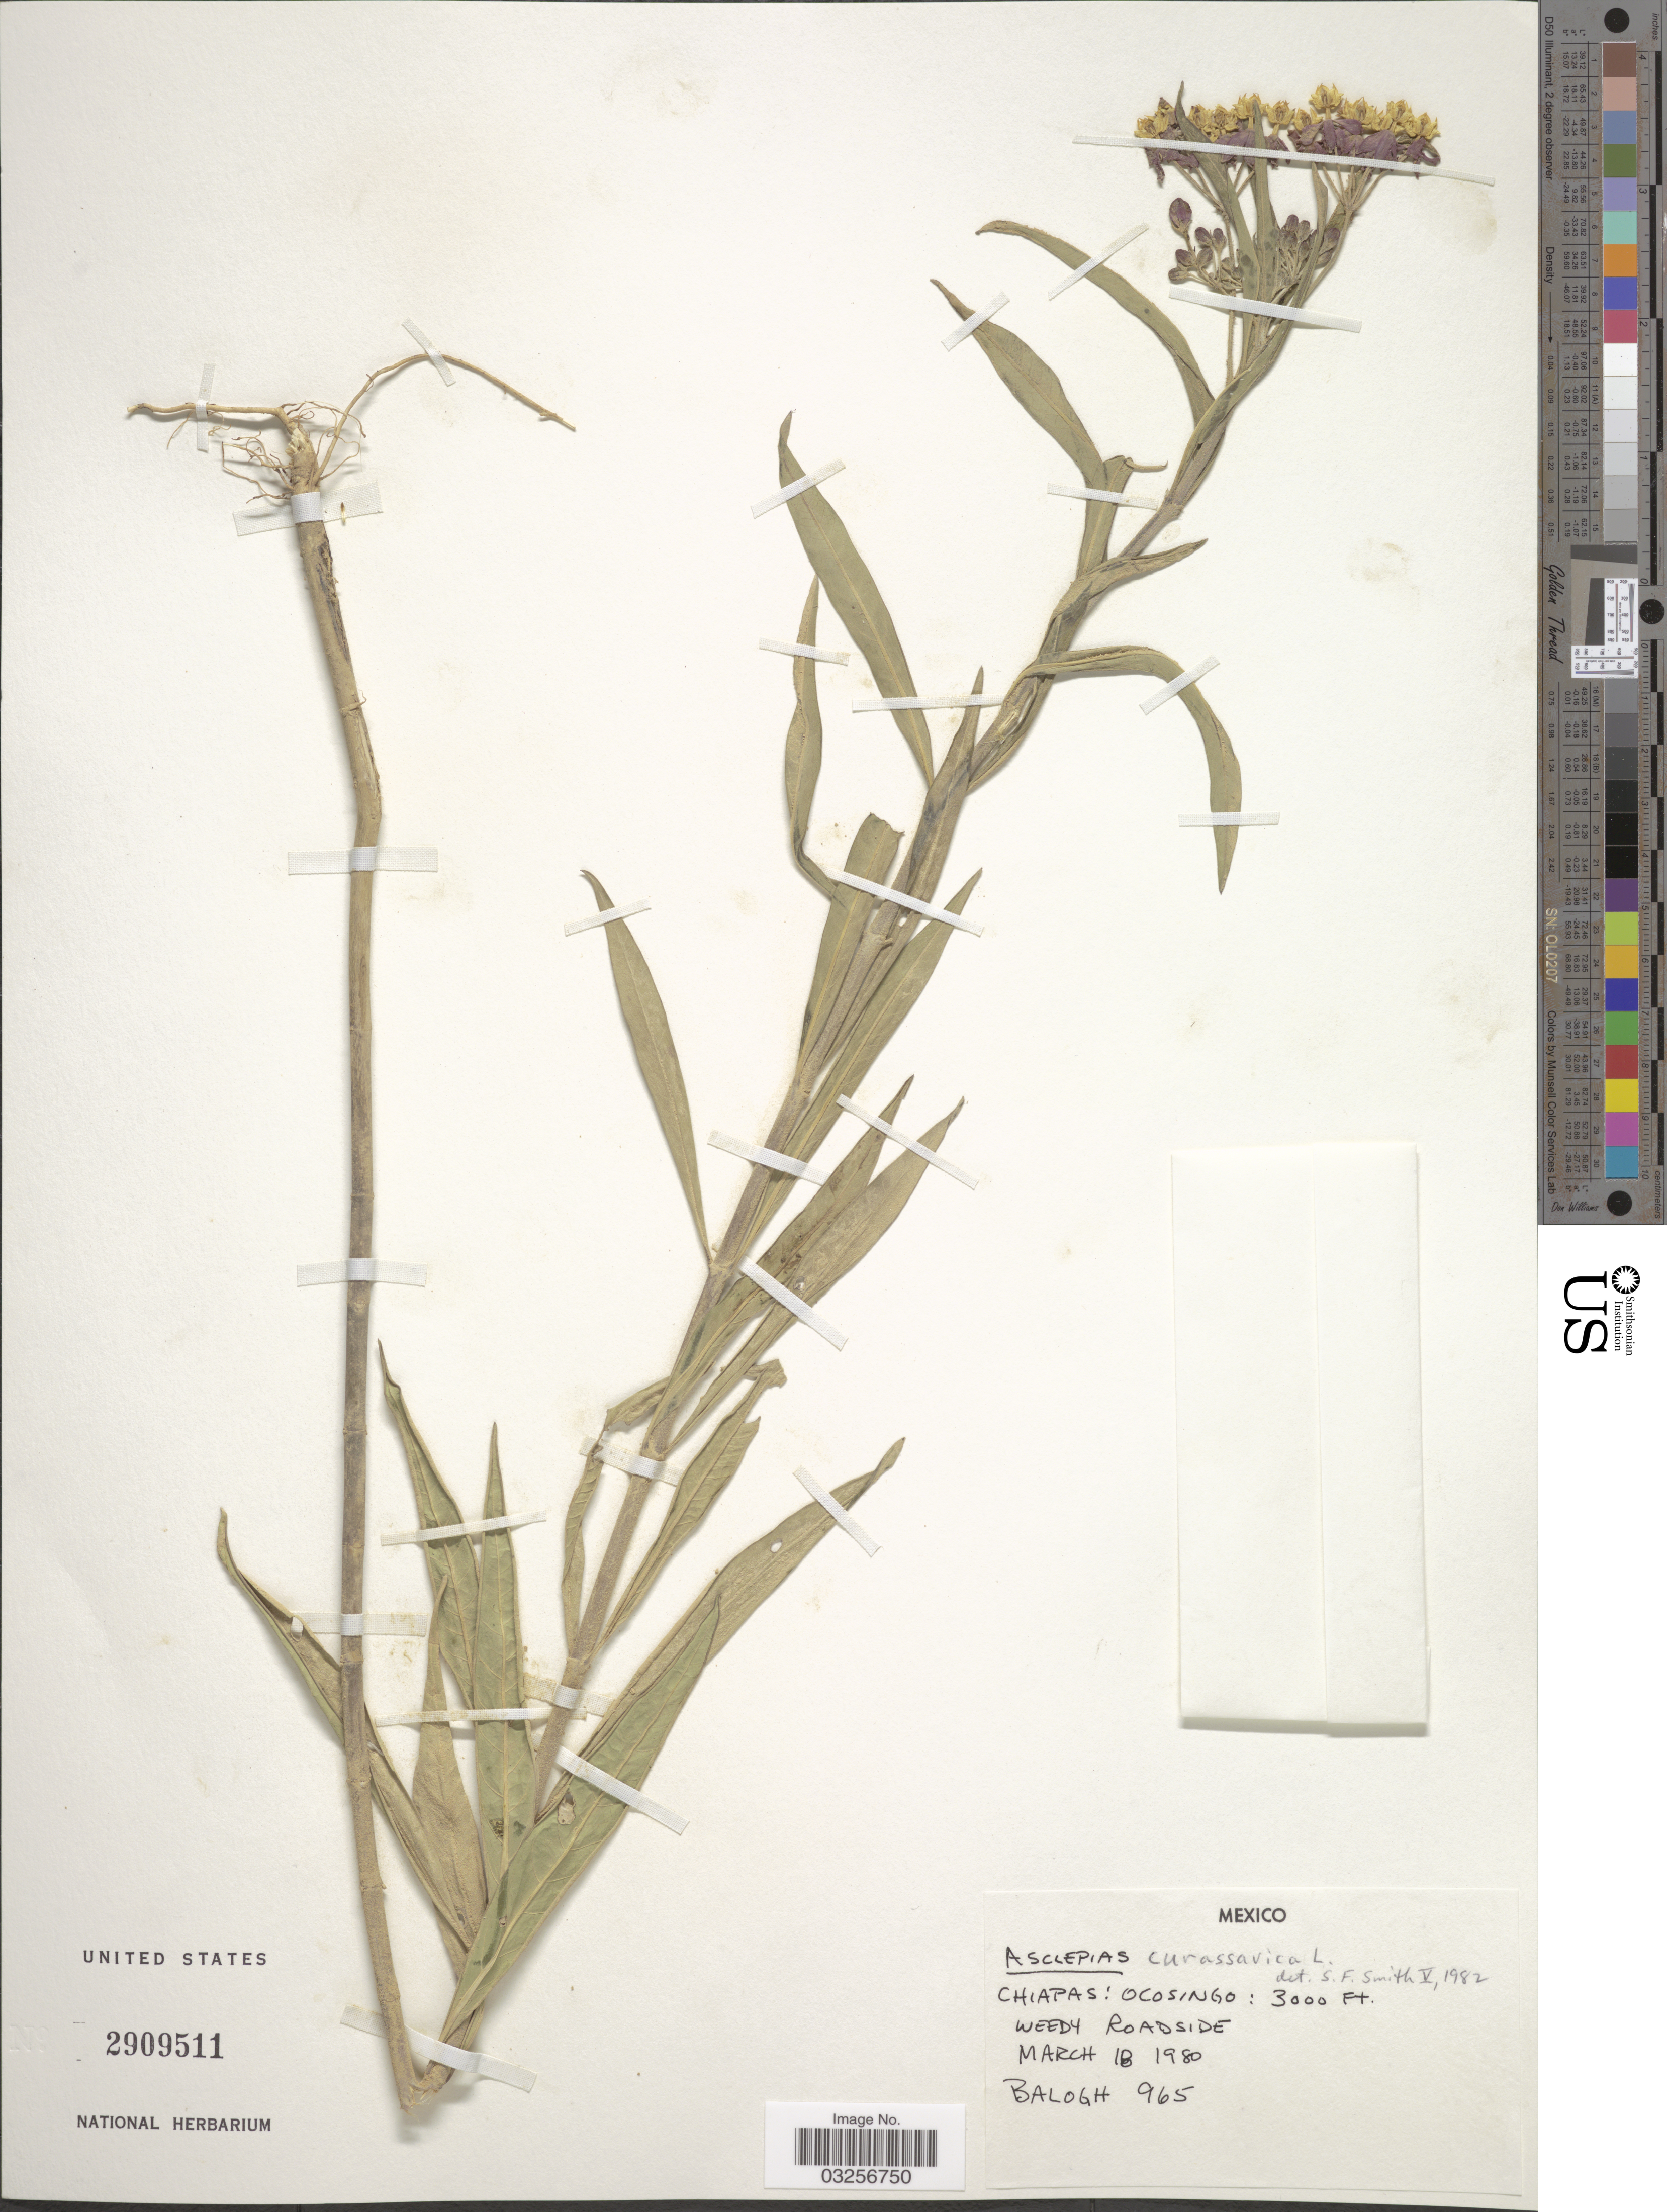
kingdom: Plantae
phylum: Tracheophyta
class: Magnoliopsida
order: Gentianales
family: Apocynaceae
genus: Asclepias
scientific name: Asclepias curassavica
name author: L.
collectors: -. Balogh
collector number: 965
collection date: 1980-03-18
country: Mexico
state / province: Chiapas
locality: Ocosingo.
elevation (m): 914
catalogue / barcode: US 2909511